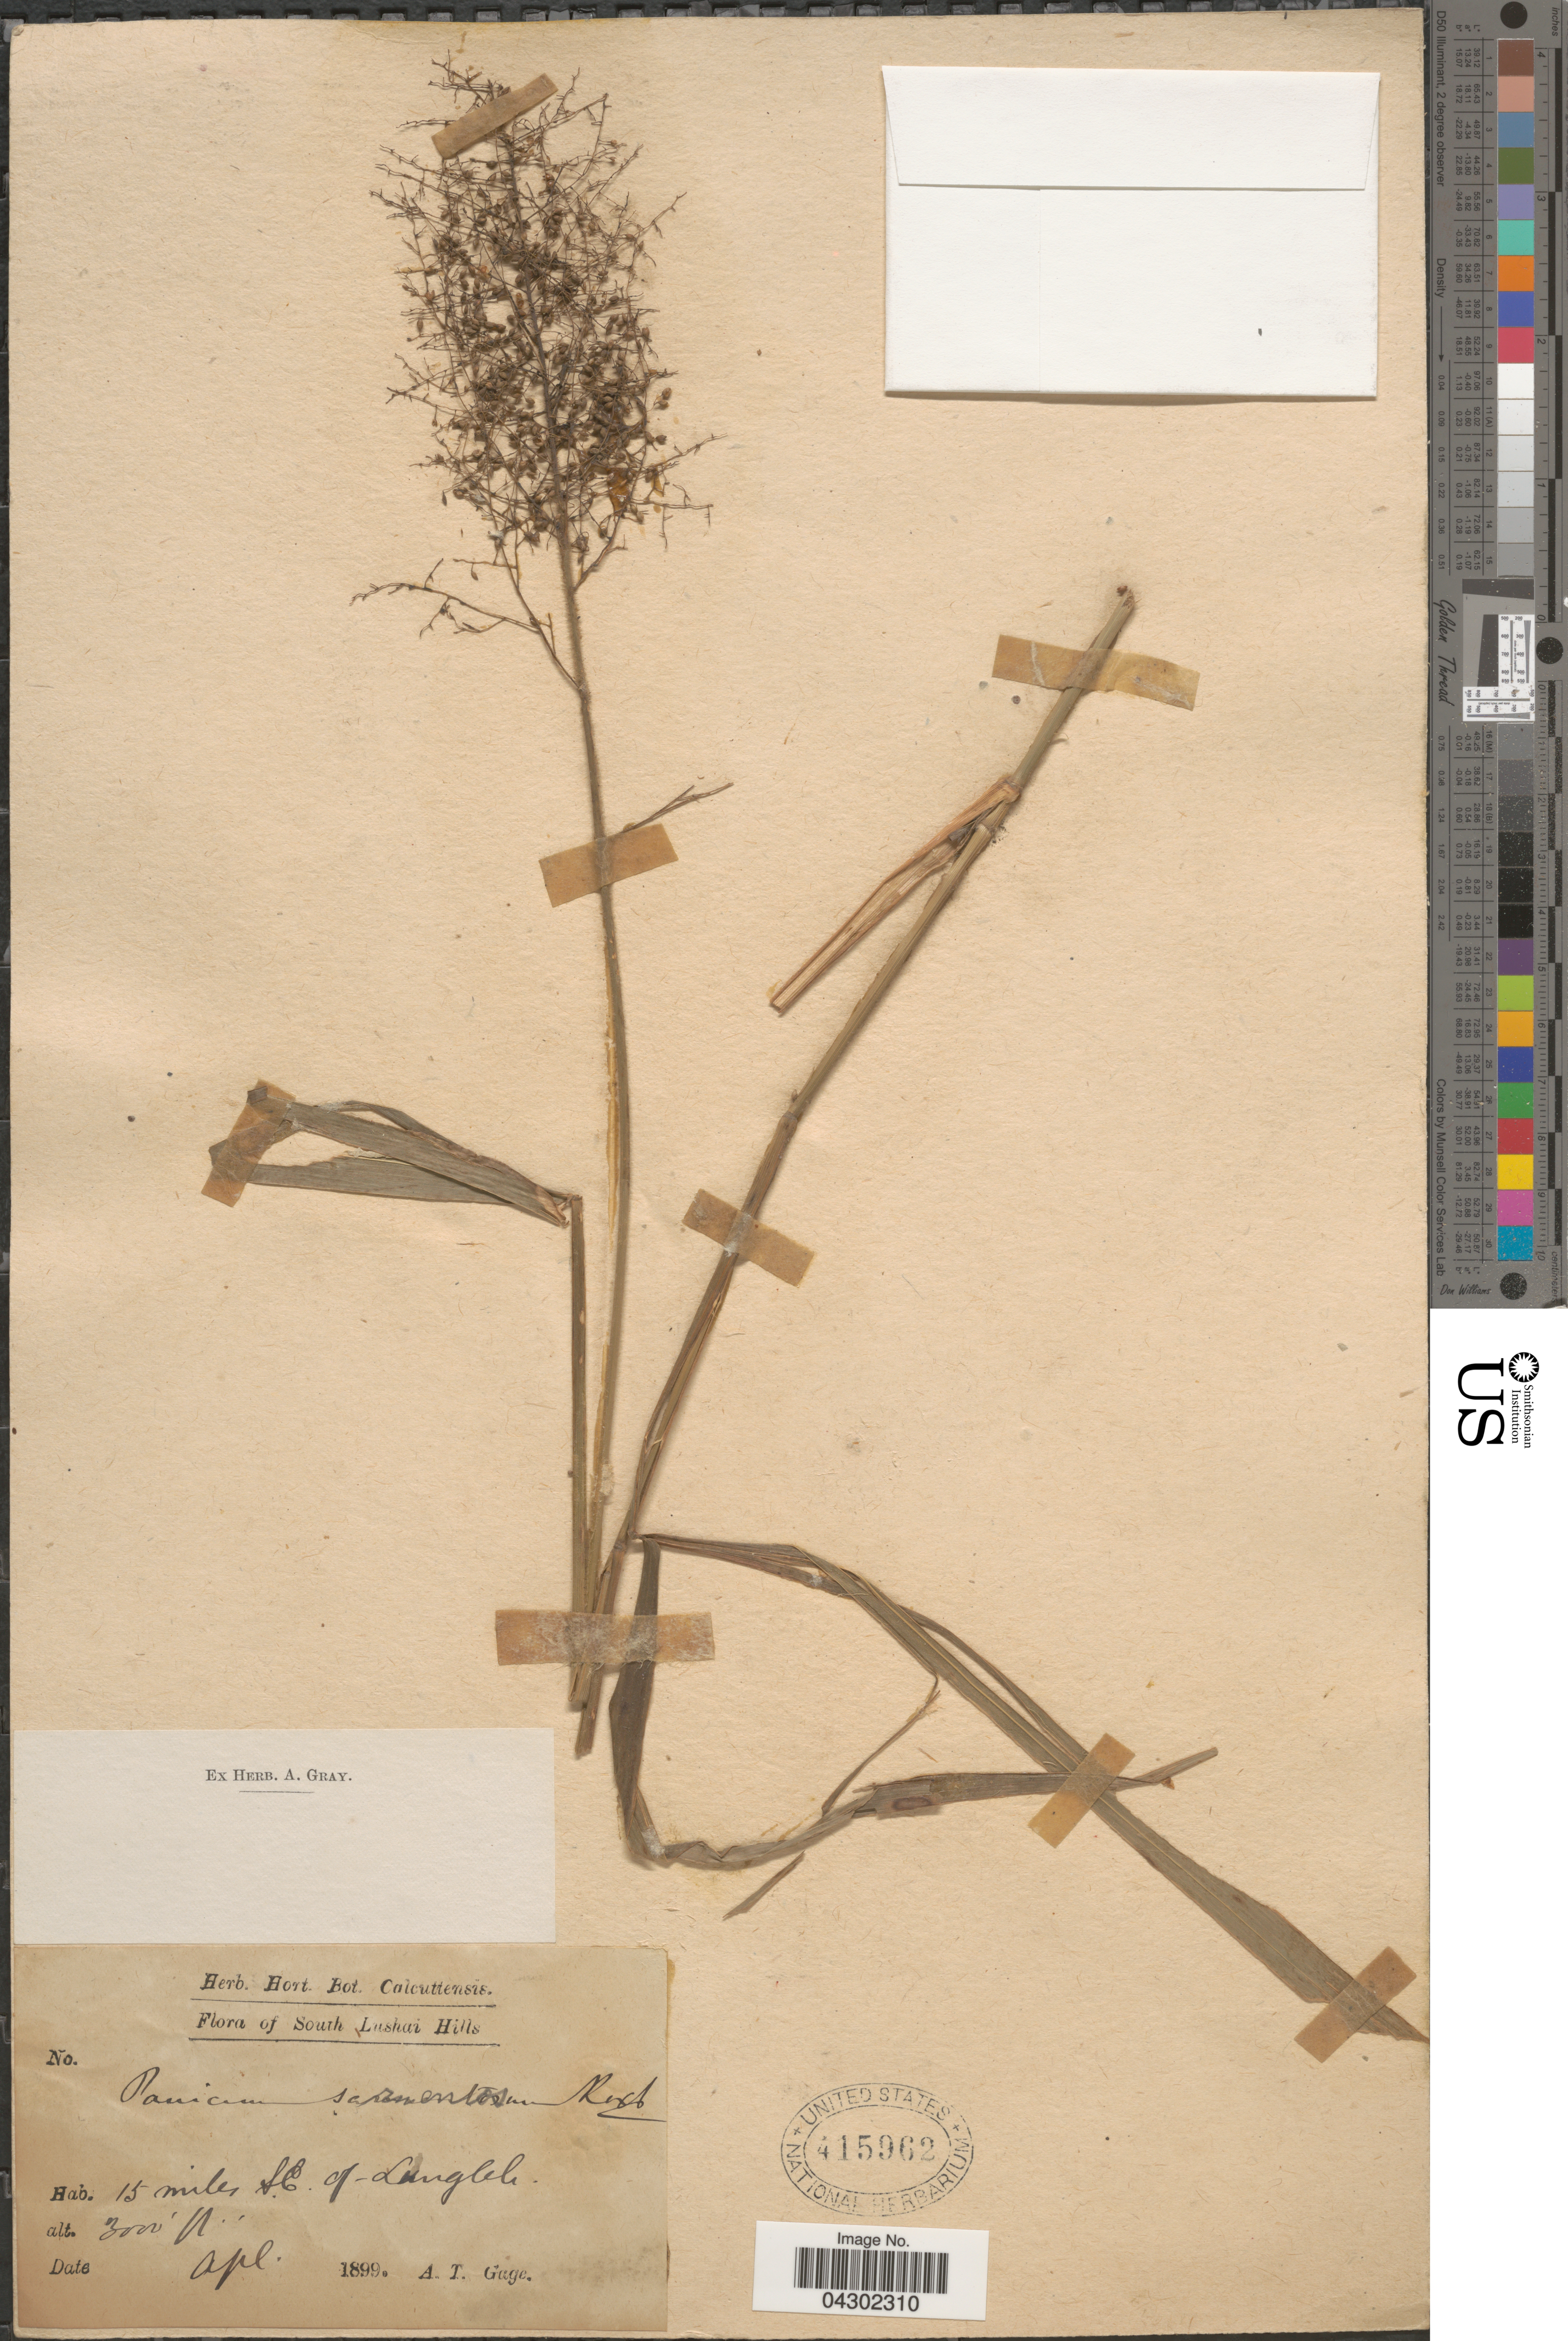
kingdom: Plantae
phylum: Tracheophyta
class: Liliopsida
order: Poales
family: Poaceae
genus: Panicum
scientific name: Panicum sarmentosum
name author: Roxb.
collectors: A. Gage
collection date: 1899-04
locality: South Lushai Hills. 15 miles S.C. of Lungbh [interpreted].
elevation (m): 3000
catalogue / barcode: US 415962